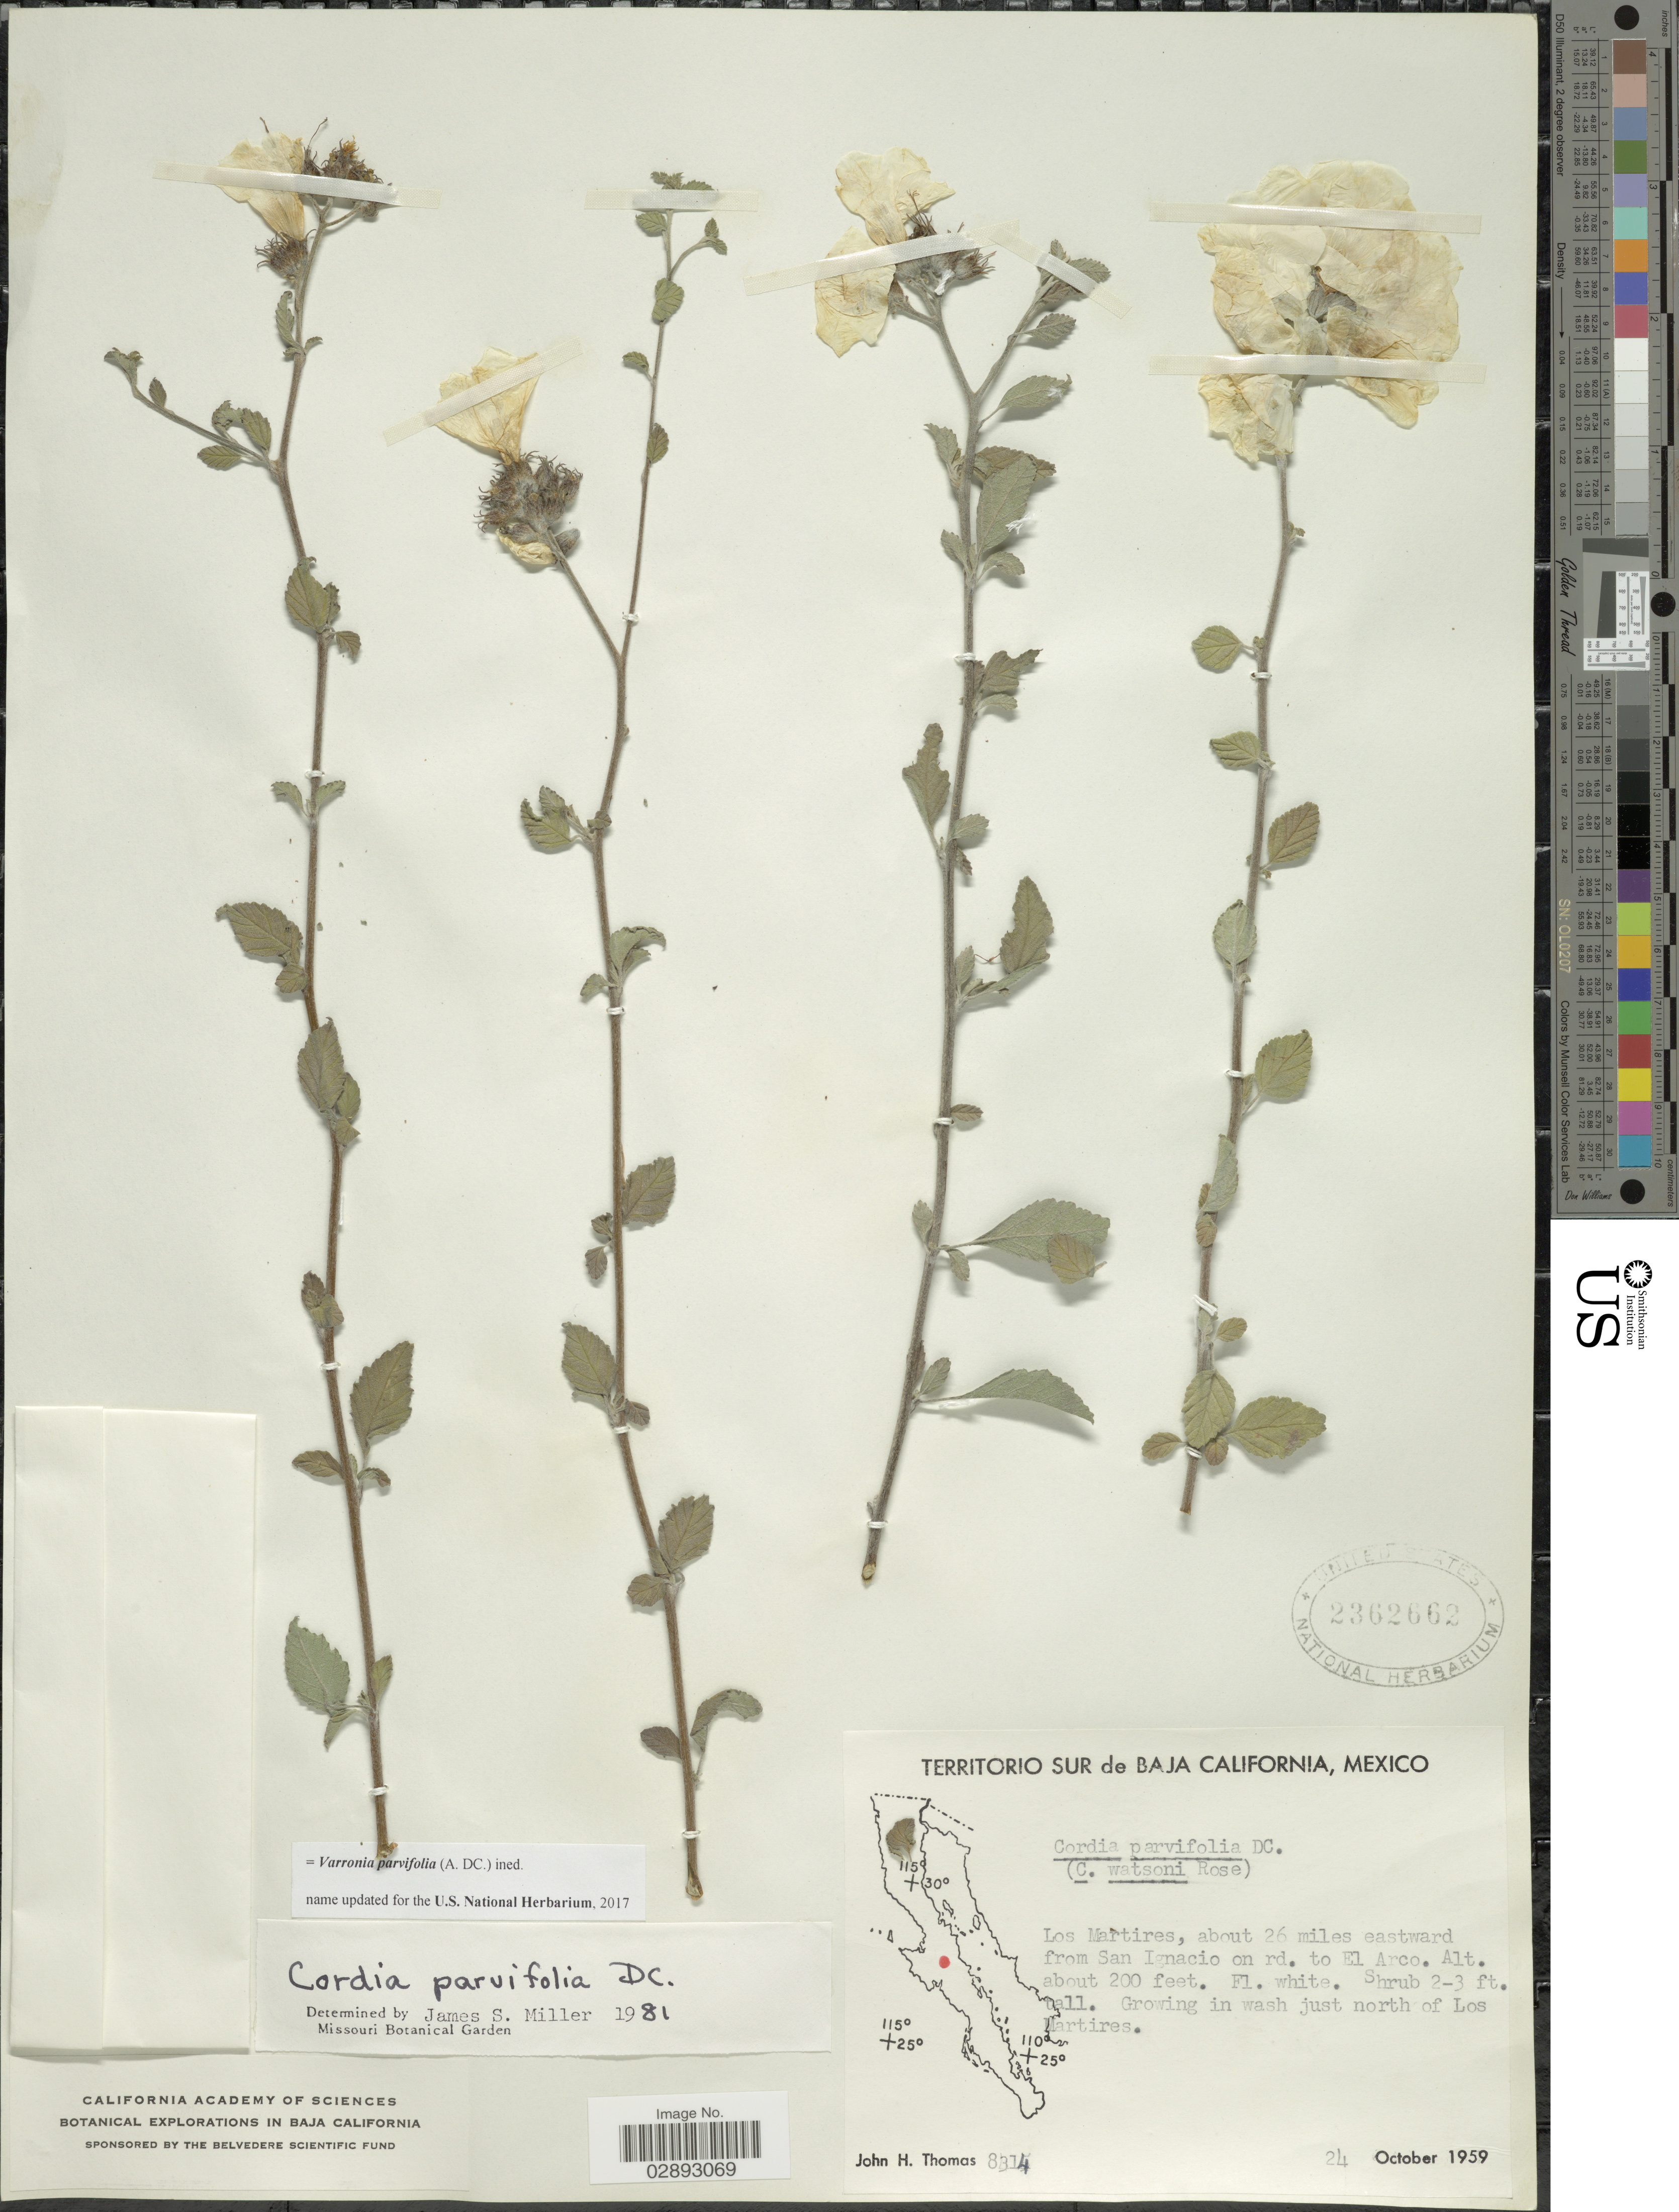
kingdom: Plantae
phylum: Tracheophyta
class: Magnoliopsida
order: Boraginales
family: Cordiaceae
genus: Varronia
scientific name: Varronia parvifolia (A. DC.) ined.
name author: (A. DC.)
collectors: J. H. Thomas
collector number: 8314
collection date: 1959-10-24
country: Mexico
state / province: Baja California Sur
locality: Territorio Sur de Baja California. Los Martires, about 26 miles eastward from San Ignacio on rd. to El Arco.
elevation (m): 61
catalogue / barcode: US 2362662